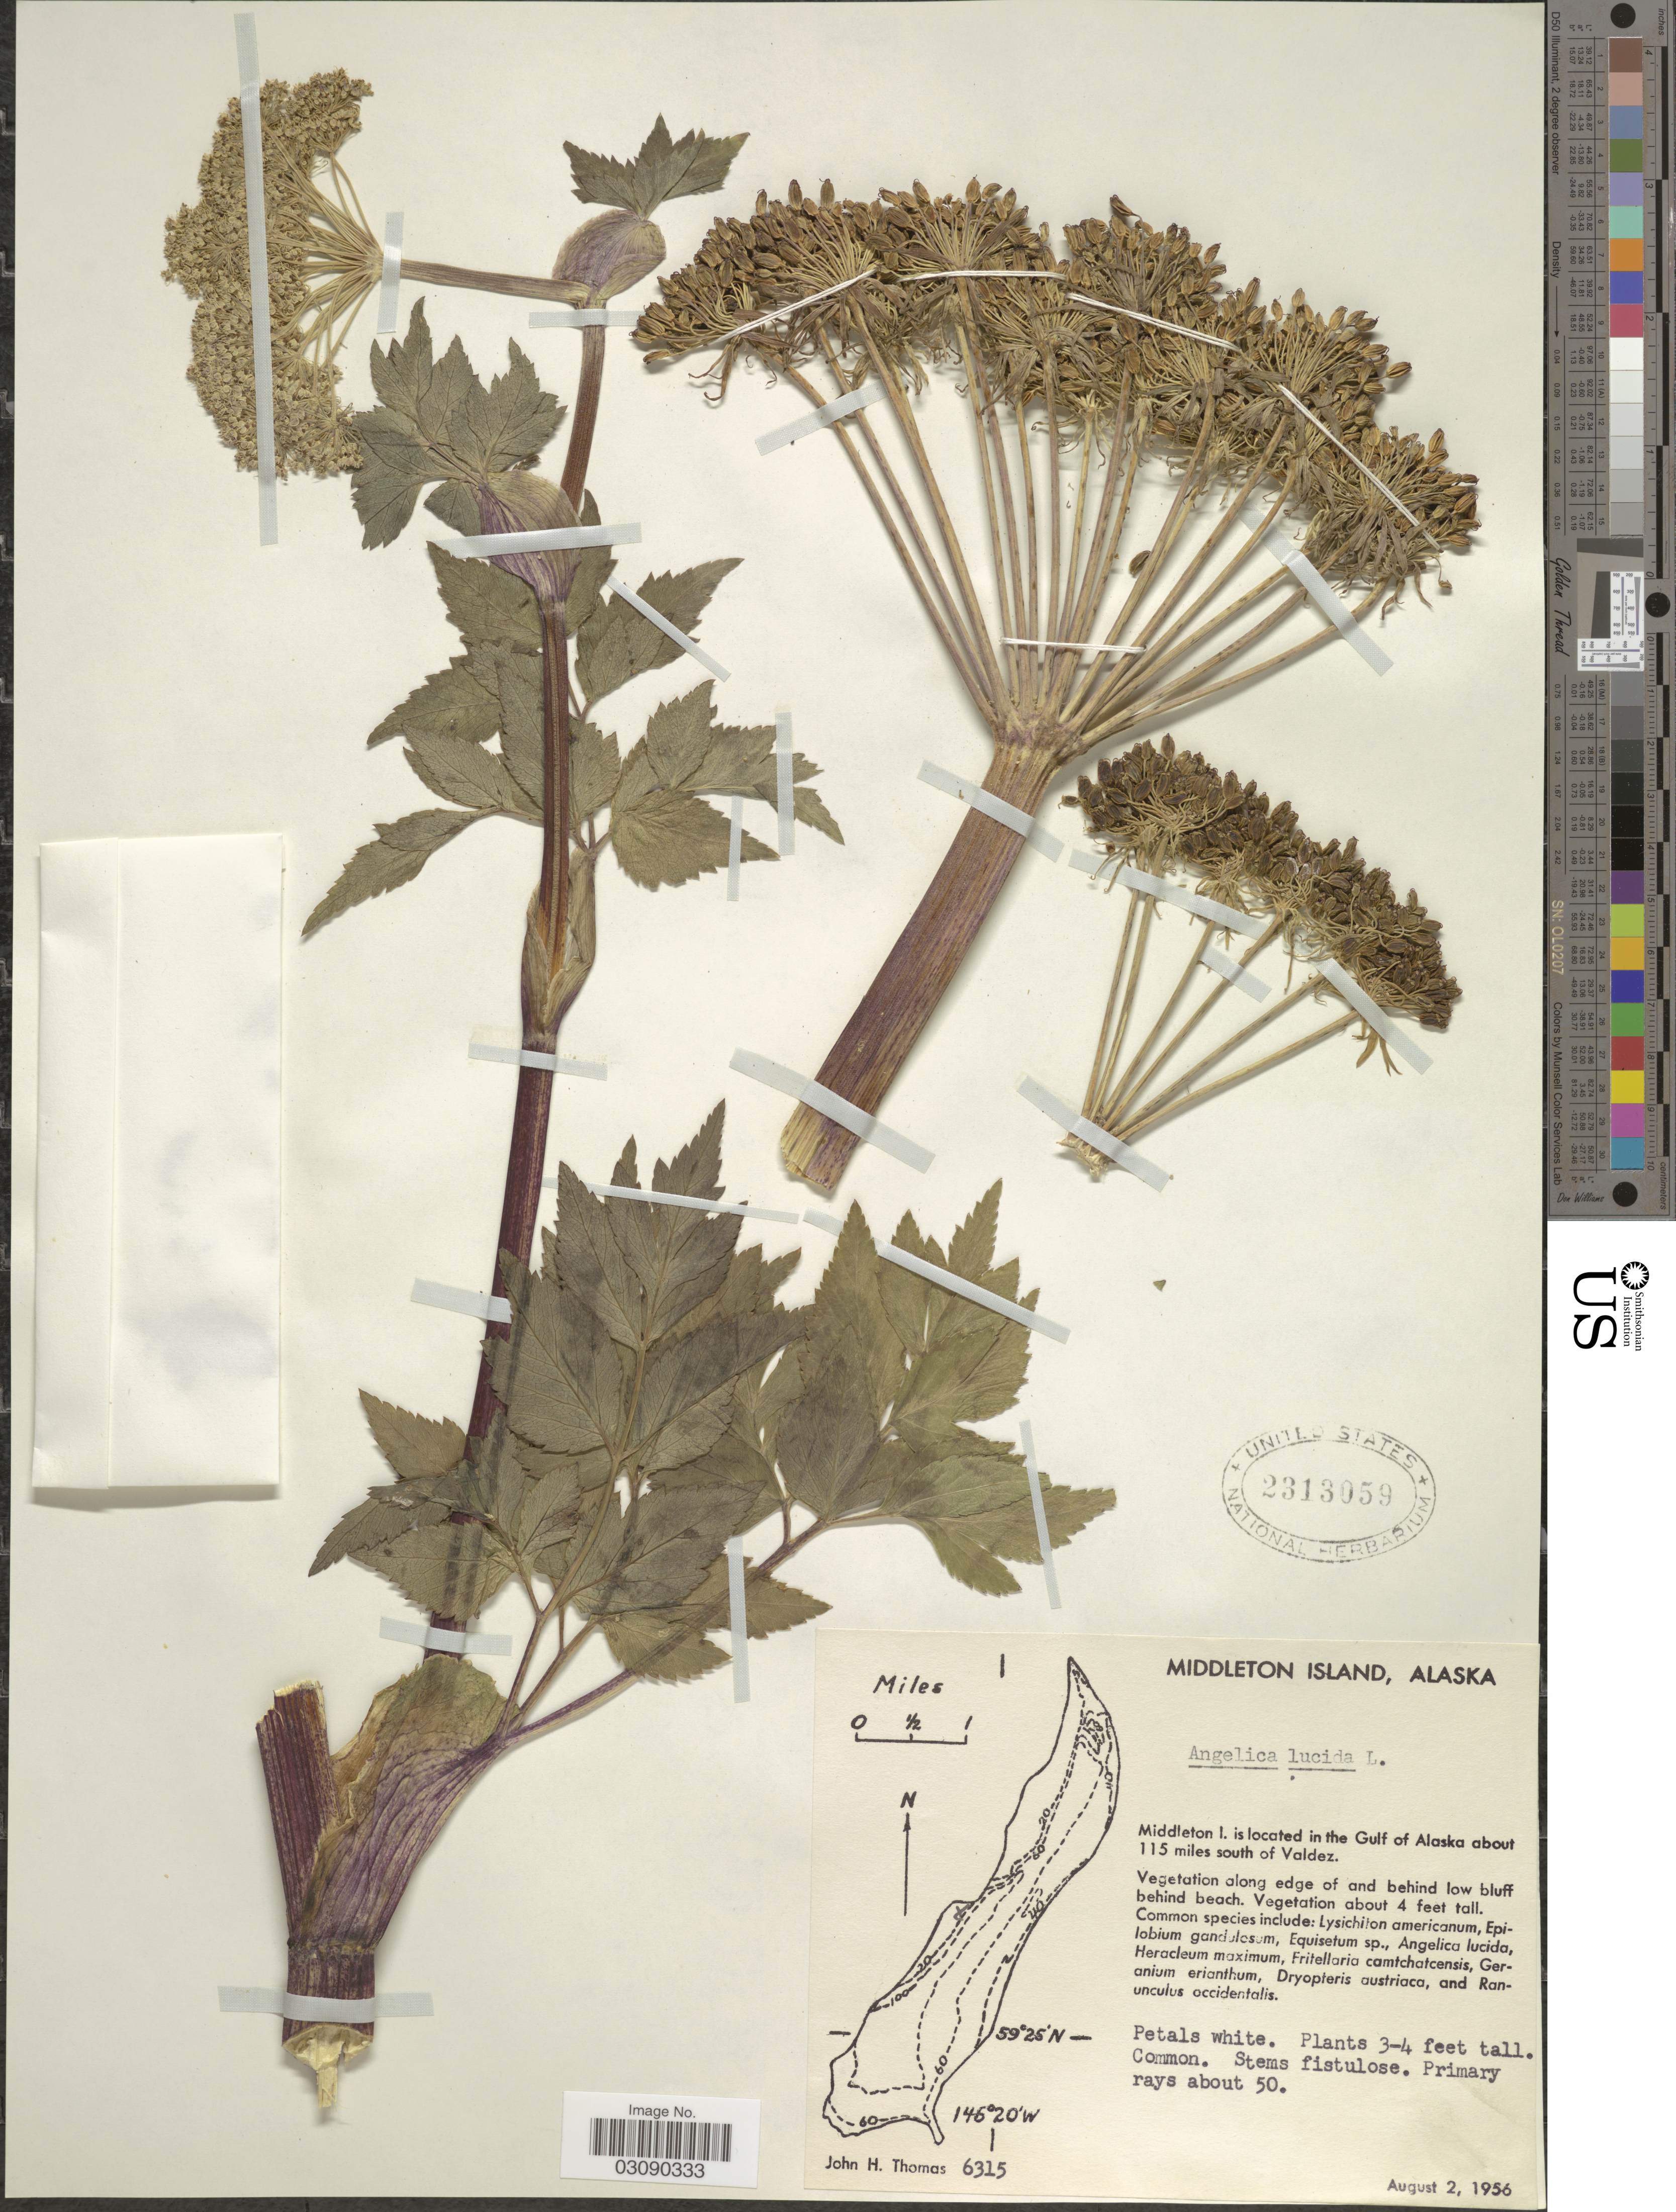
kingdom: Plantae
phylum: Tracheophyta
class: Magnoliopsida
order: Apiales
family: Apiaceae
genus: Angelica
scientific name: Angelica lucida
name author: L.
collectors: J. H. Thomas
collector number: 6315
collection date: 1956-08-02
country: United States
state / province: Alaska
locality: Middleton Island is located in the Gulf of Alaska about 115 miles south of Valdez.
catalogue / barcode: US 2313059